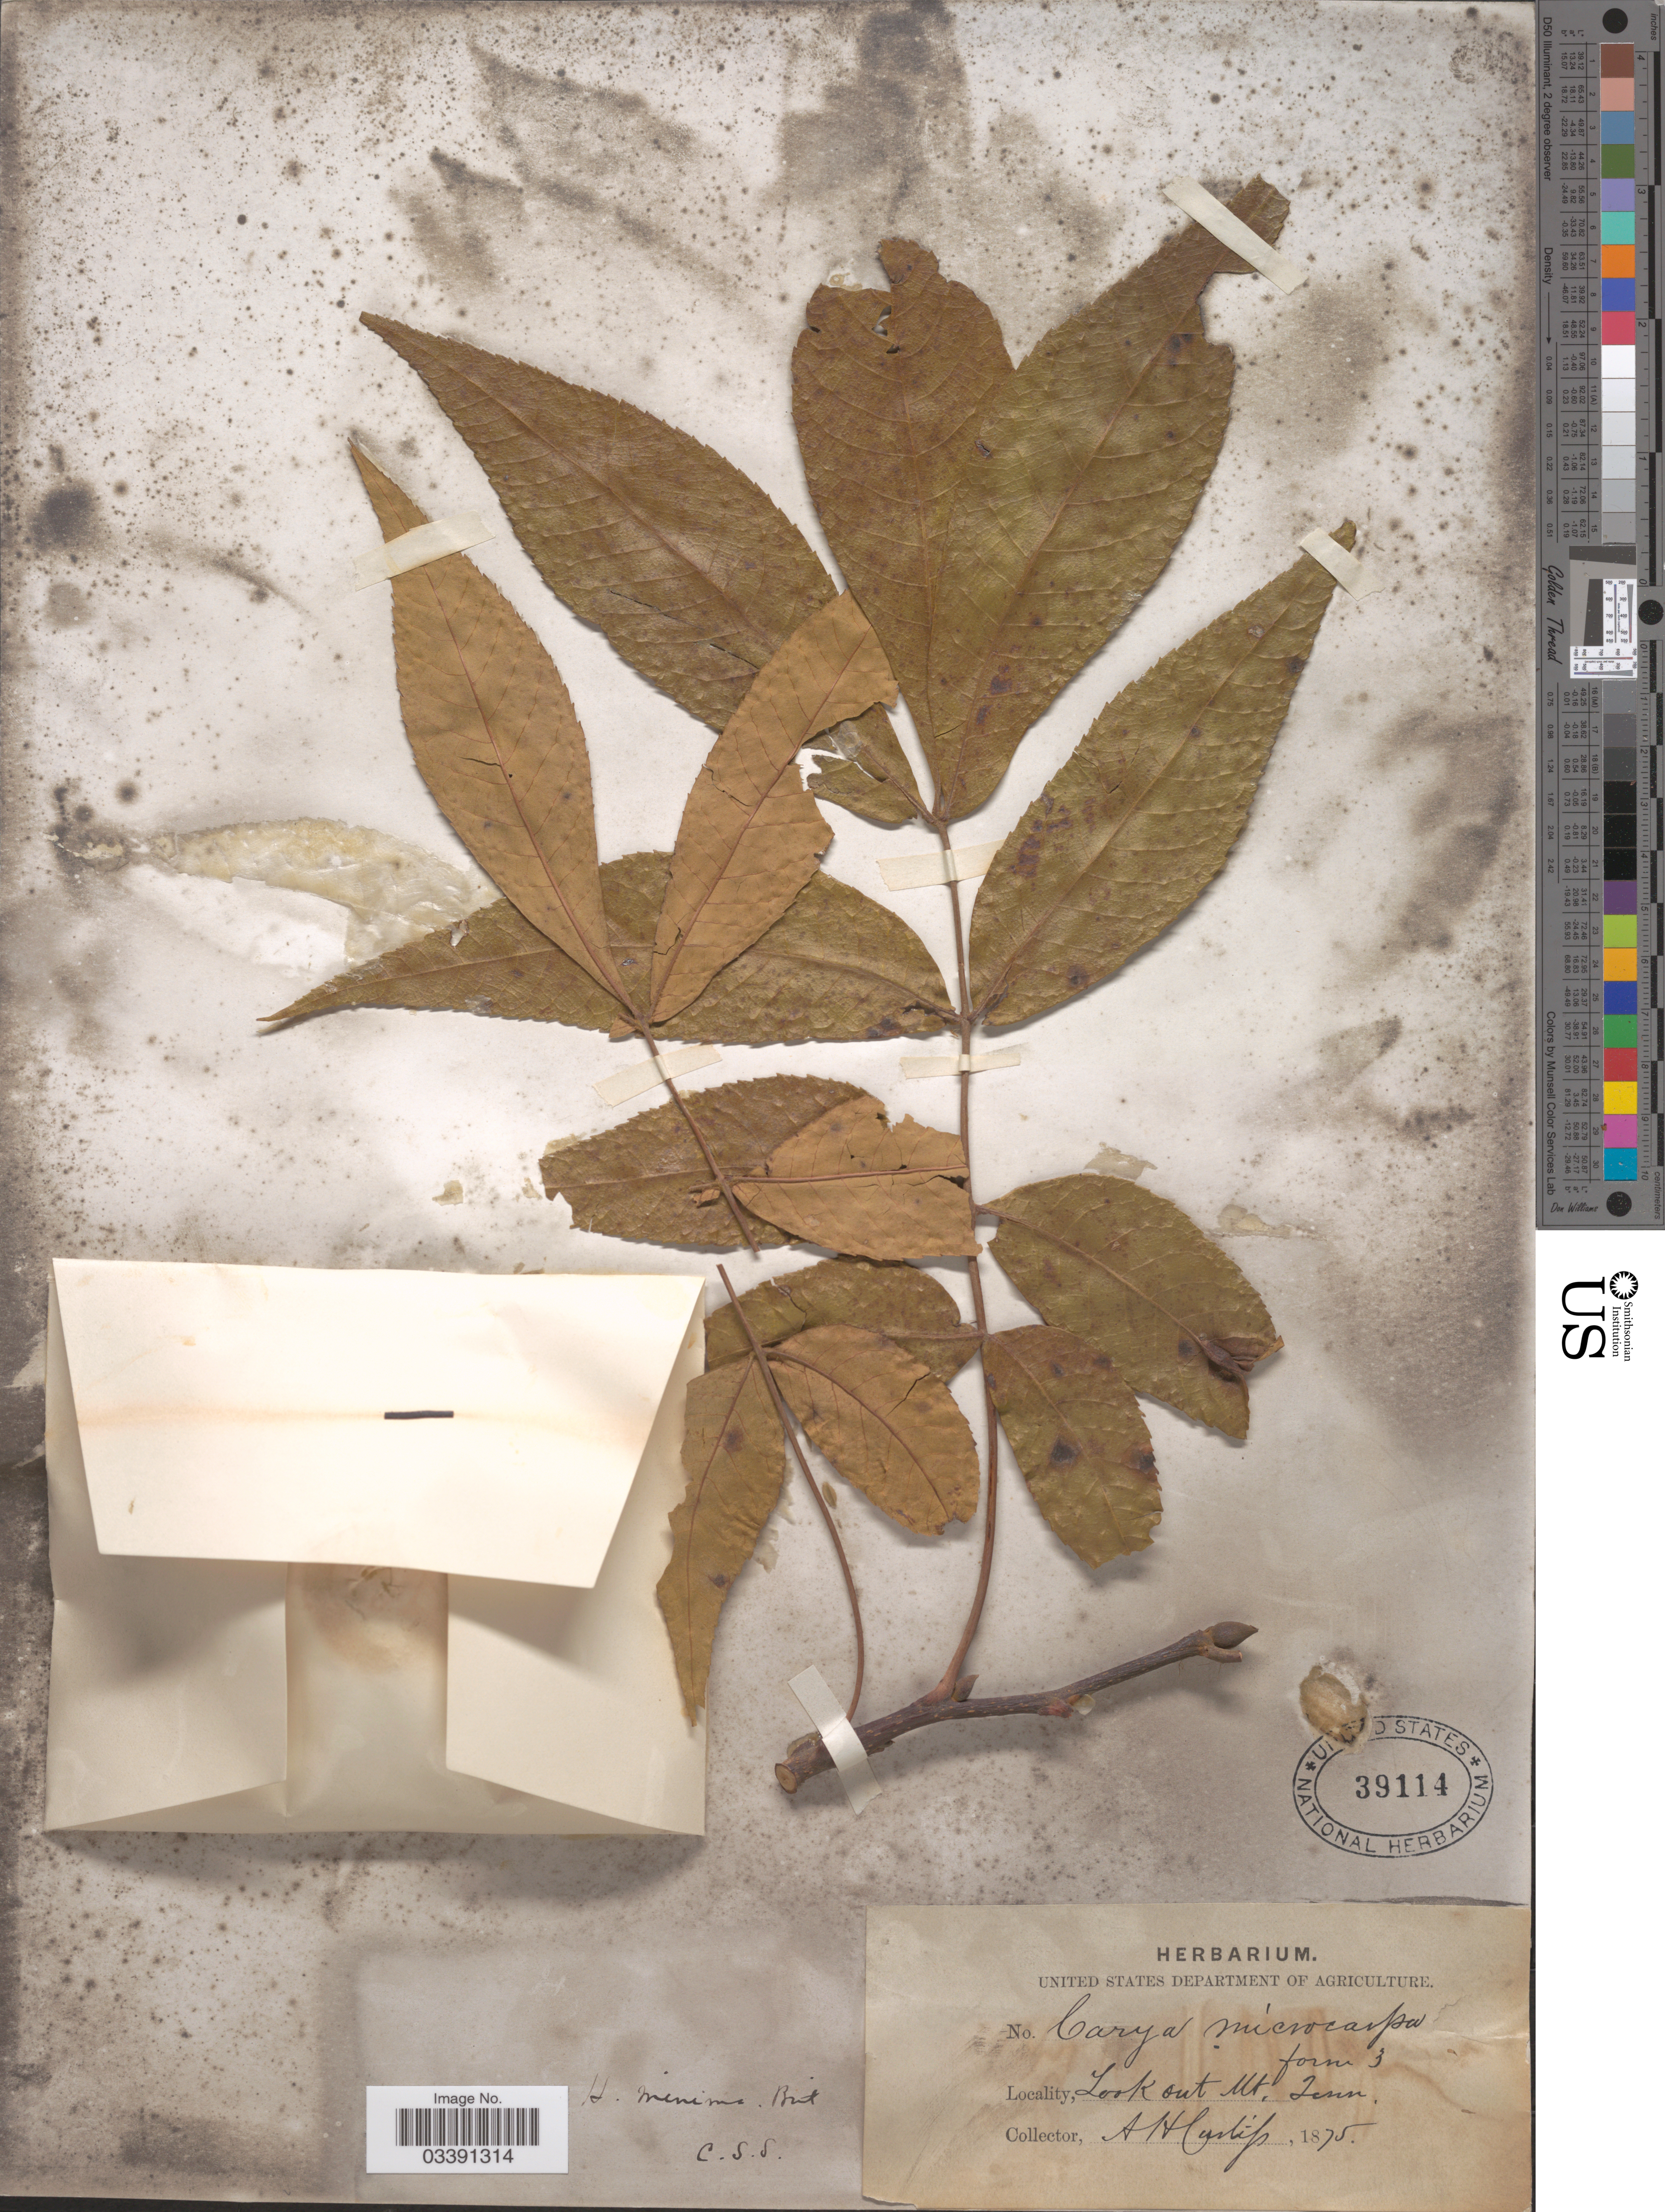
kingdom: Plantae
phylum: Tracheophyta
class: Magnoliopsida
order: Fagales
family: Juglandaceae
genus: Carya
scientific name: Carya cordiformis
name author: (Wangenh.) K. Koch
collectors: A. H. Curtiss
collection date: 1875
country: United States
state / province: Tennessee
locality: Look Out Mt.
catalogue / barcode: US 39114